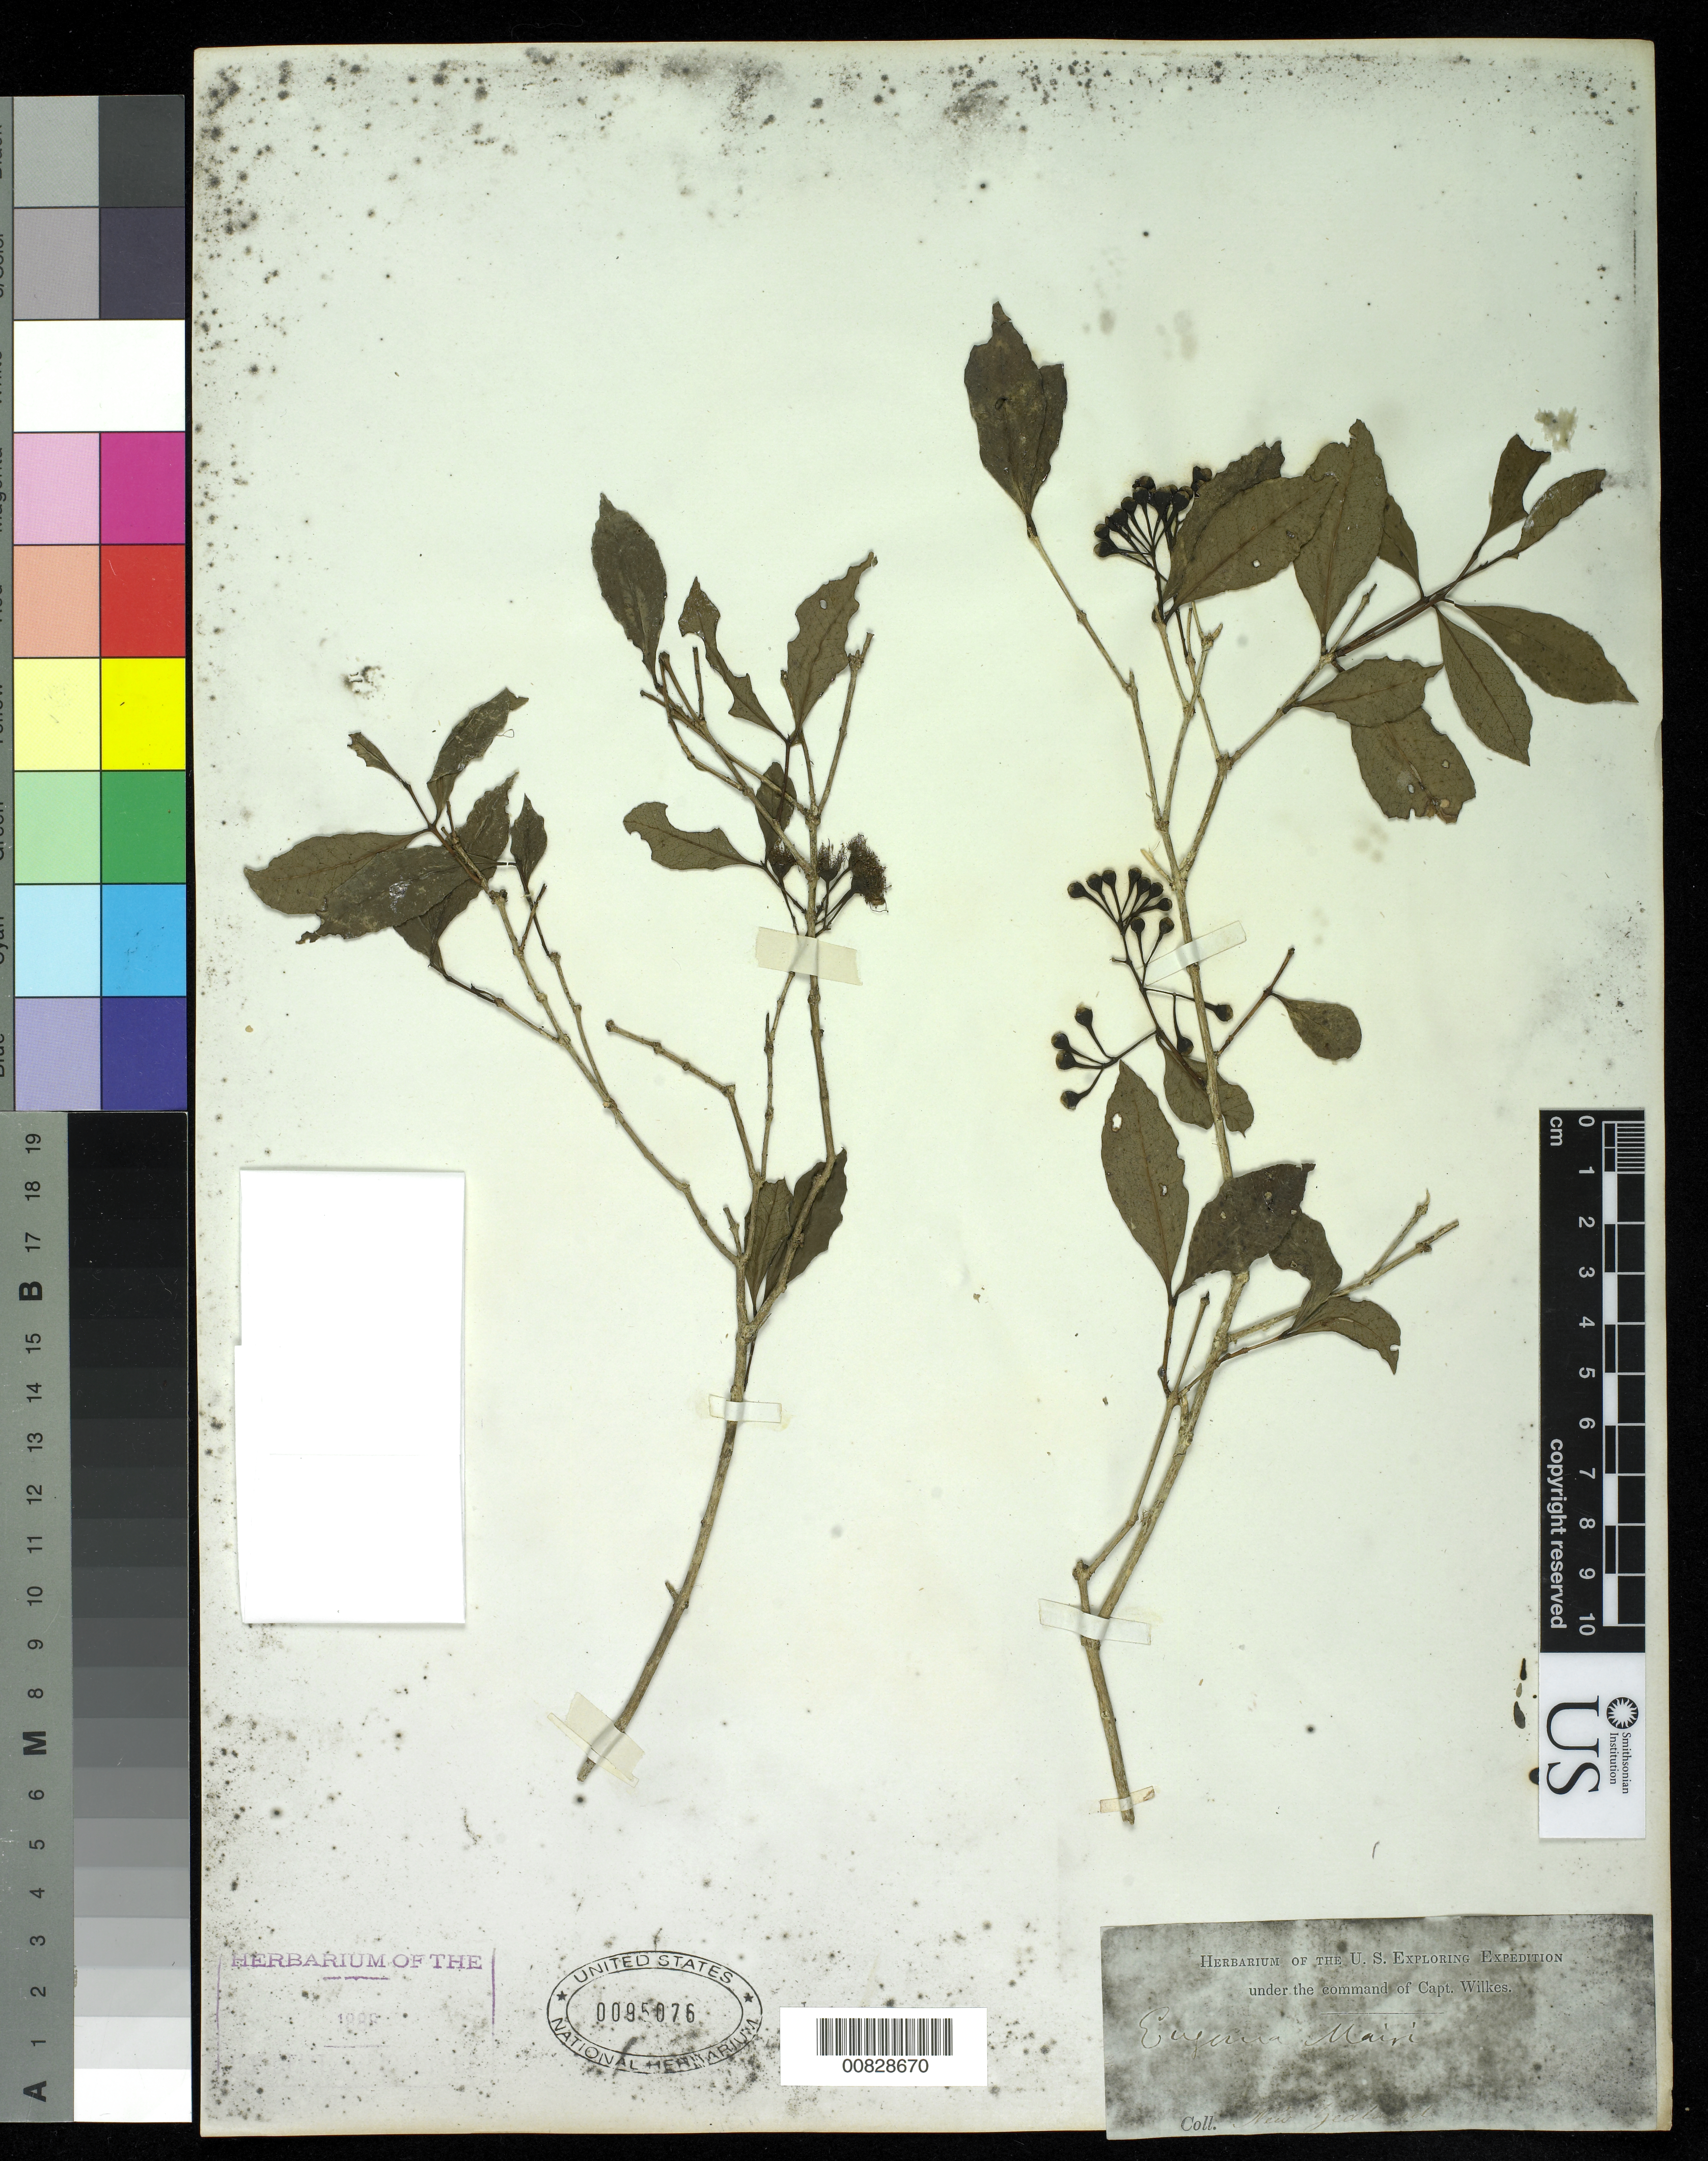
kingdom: Plantae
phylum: Tracheophyta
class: Magnoliopsida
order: Myrtales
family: Myrtaceae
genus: Syzygium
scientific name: Syzygium maire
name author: (A. Cunn.) Sykes & Garn.-Jones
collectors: Wilkes Explor. Exped.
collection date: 1838/1842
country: New Zealand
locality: New Zealand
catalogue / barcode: US 95076